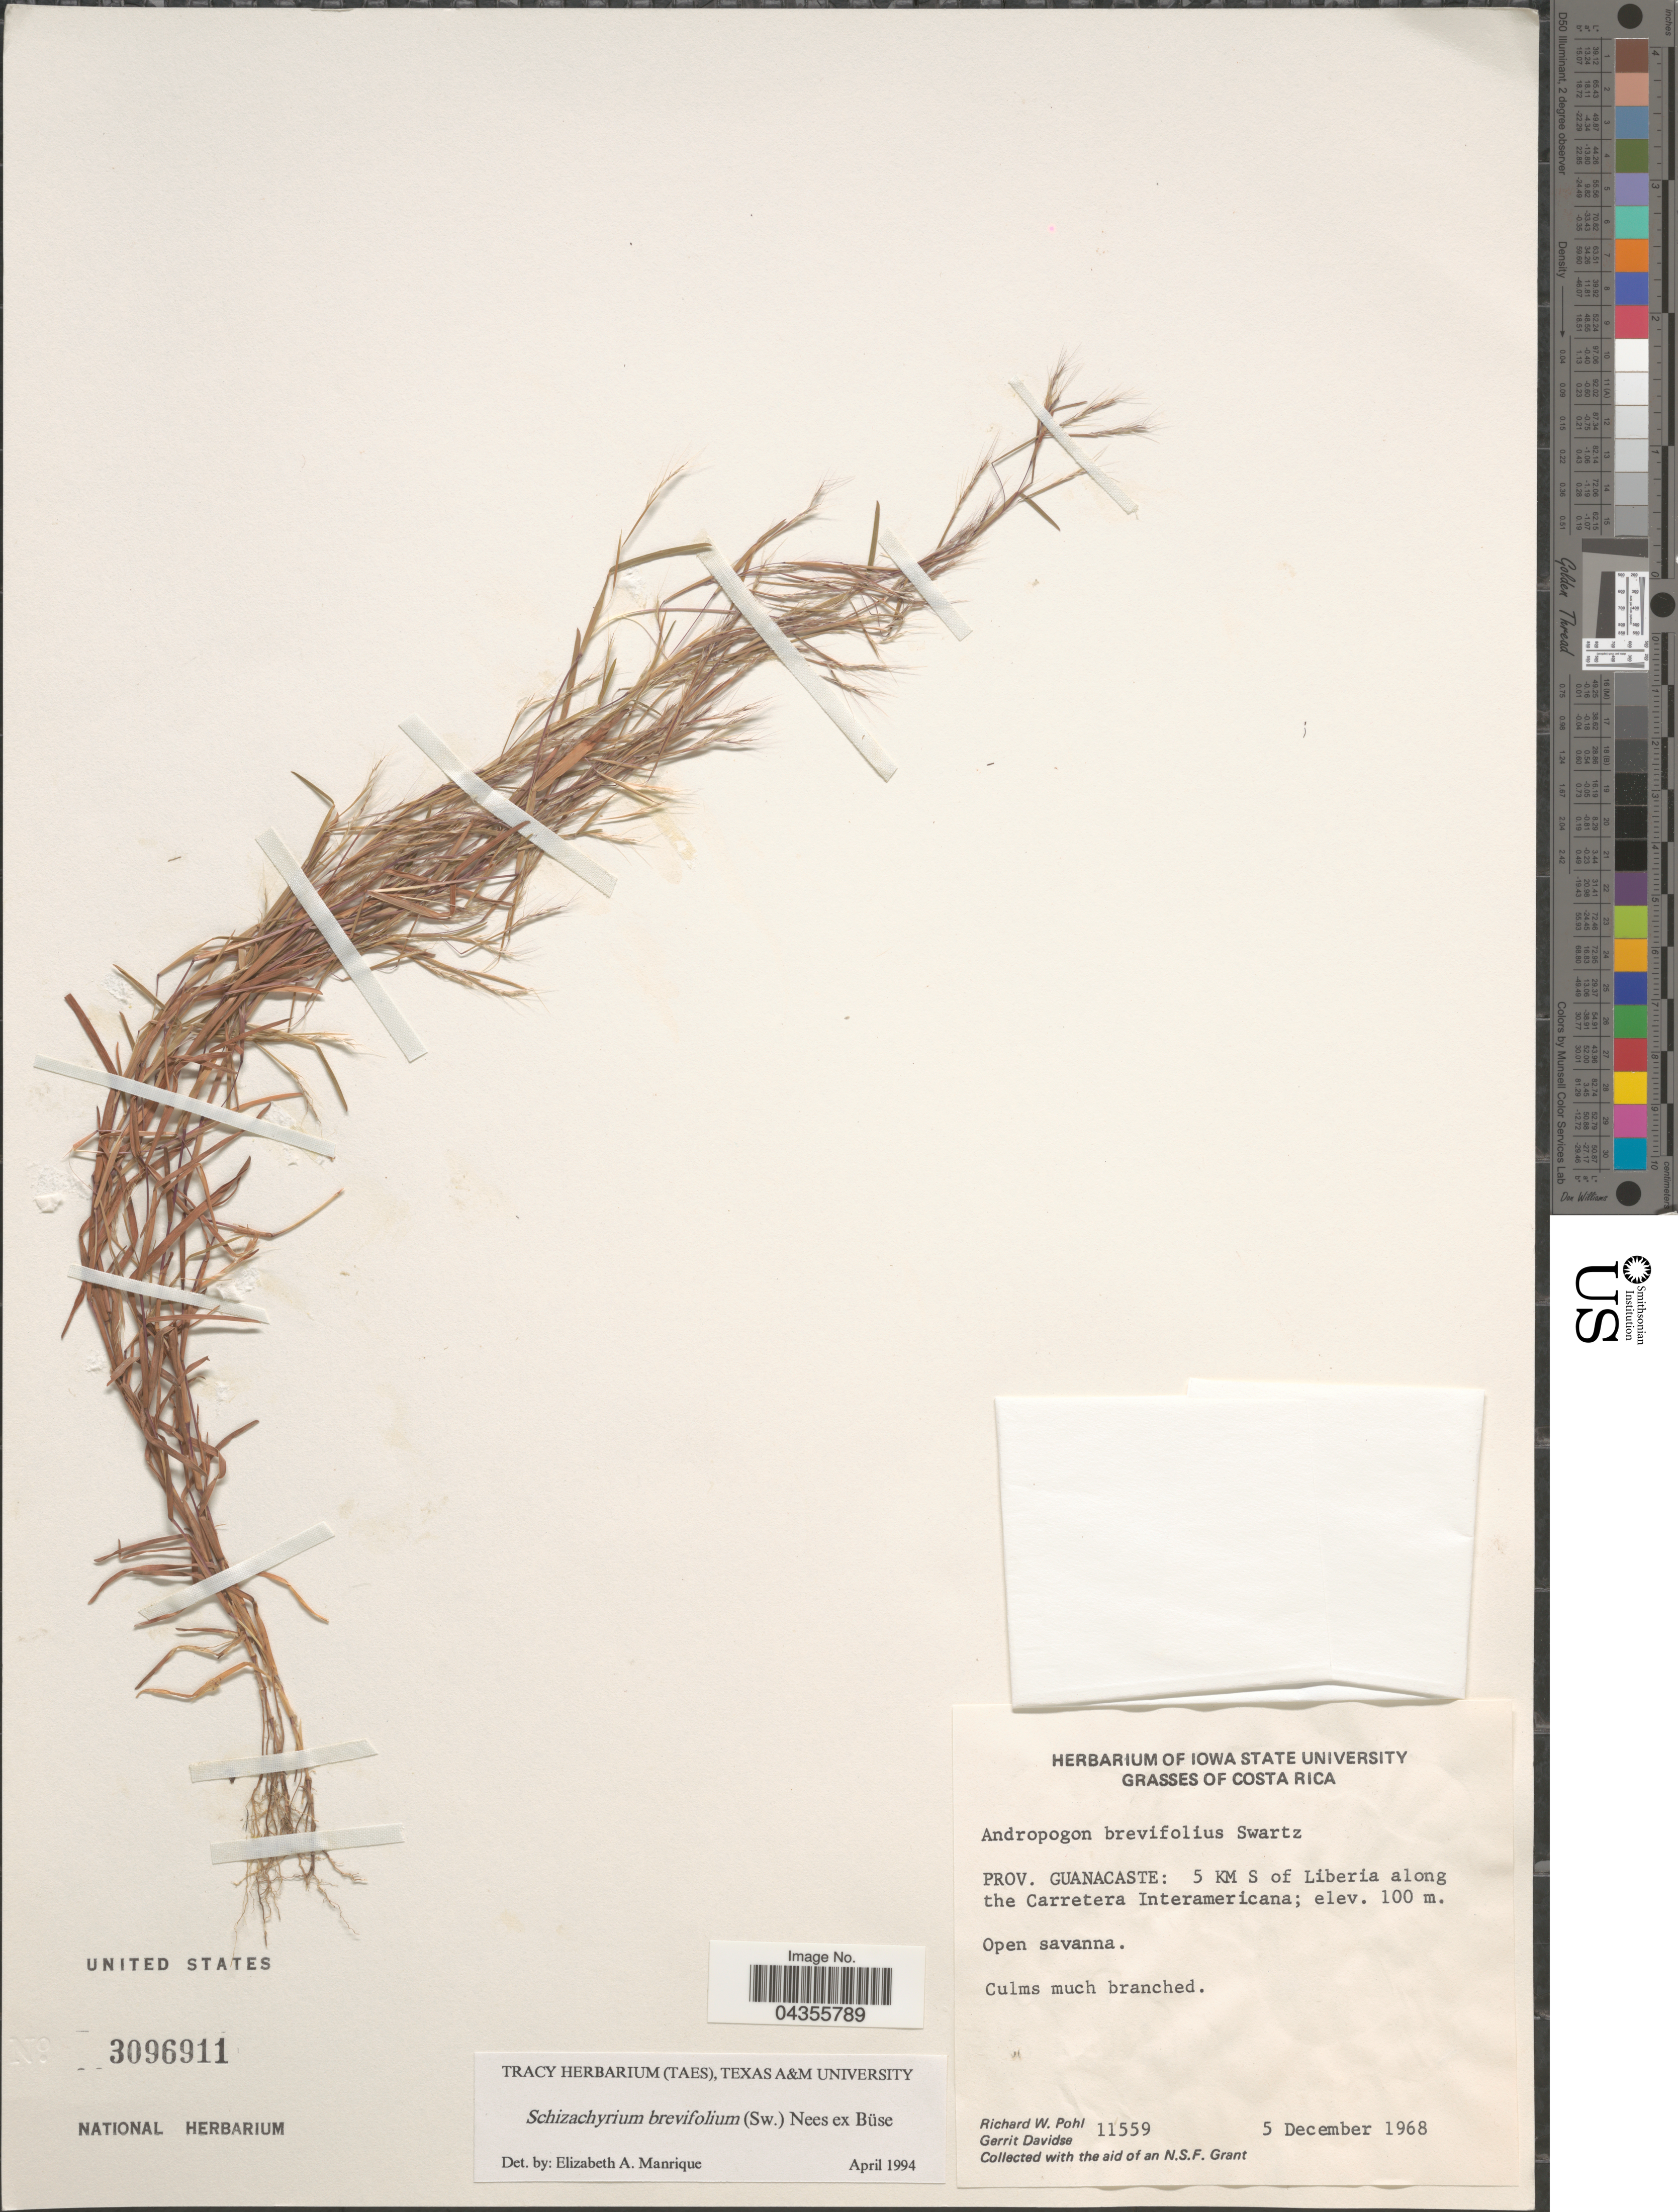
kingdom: Plantae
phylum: Tracheophyta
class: Liliopsida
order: Poales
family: Poaceae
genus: Schizachyrium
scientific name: Schizachyrium brevifolium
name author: (Sw.) Nees ex Büse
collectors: R. W. Pohl & G. Davidse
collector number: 11559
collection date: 1968-12-05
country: Costa Rica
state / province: Guanacaste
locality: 5 KM S of Liberia along the Carretera Interamericana.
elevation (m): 100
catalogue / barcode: US 3096911